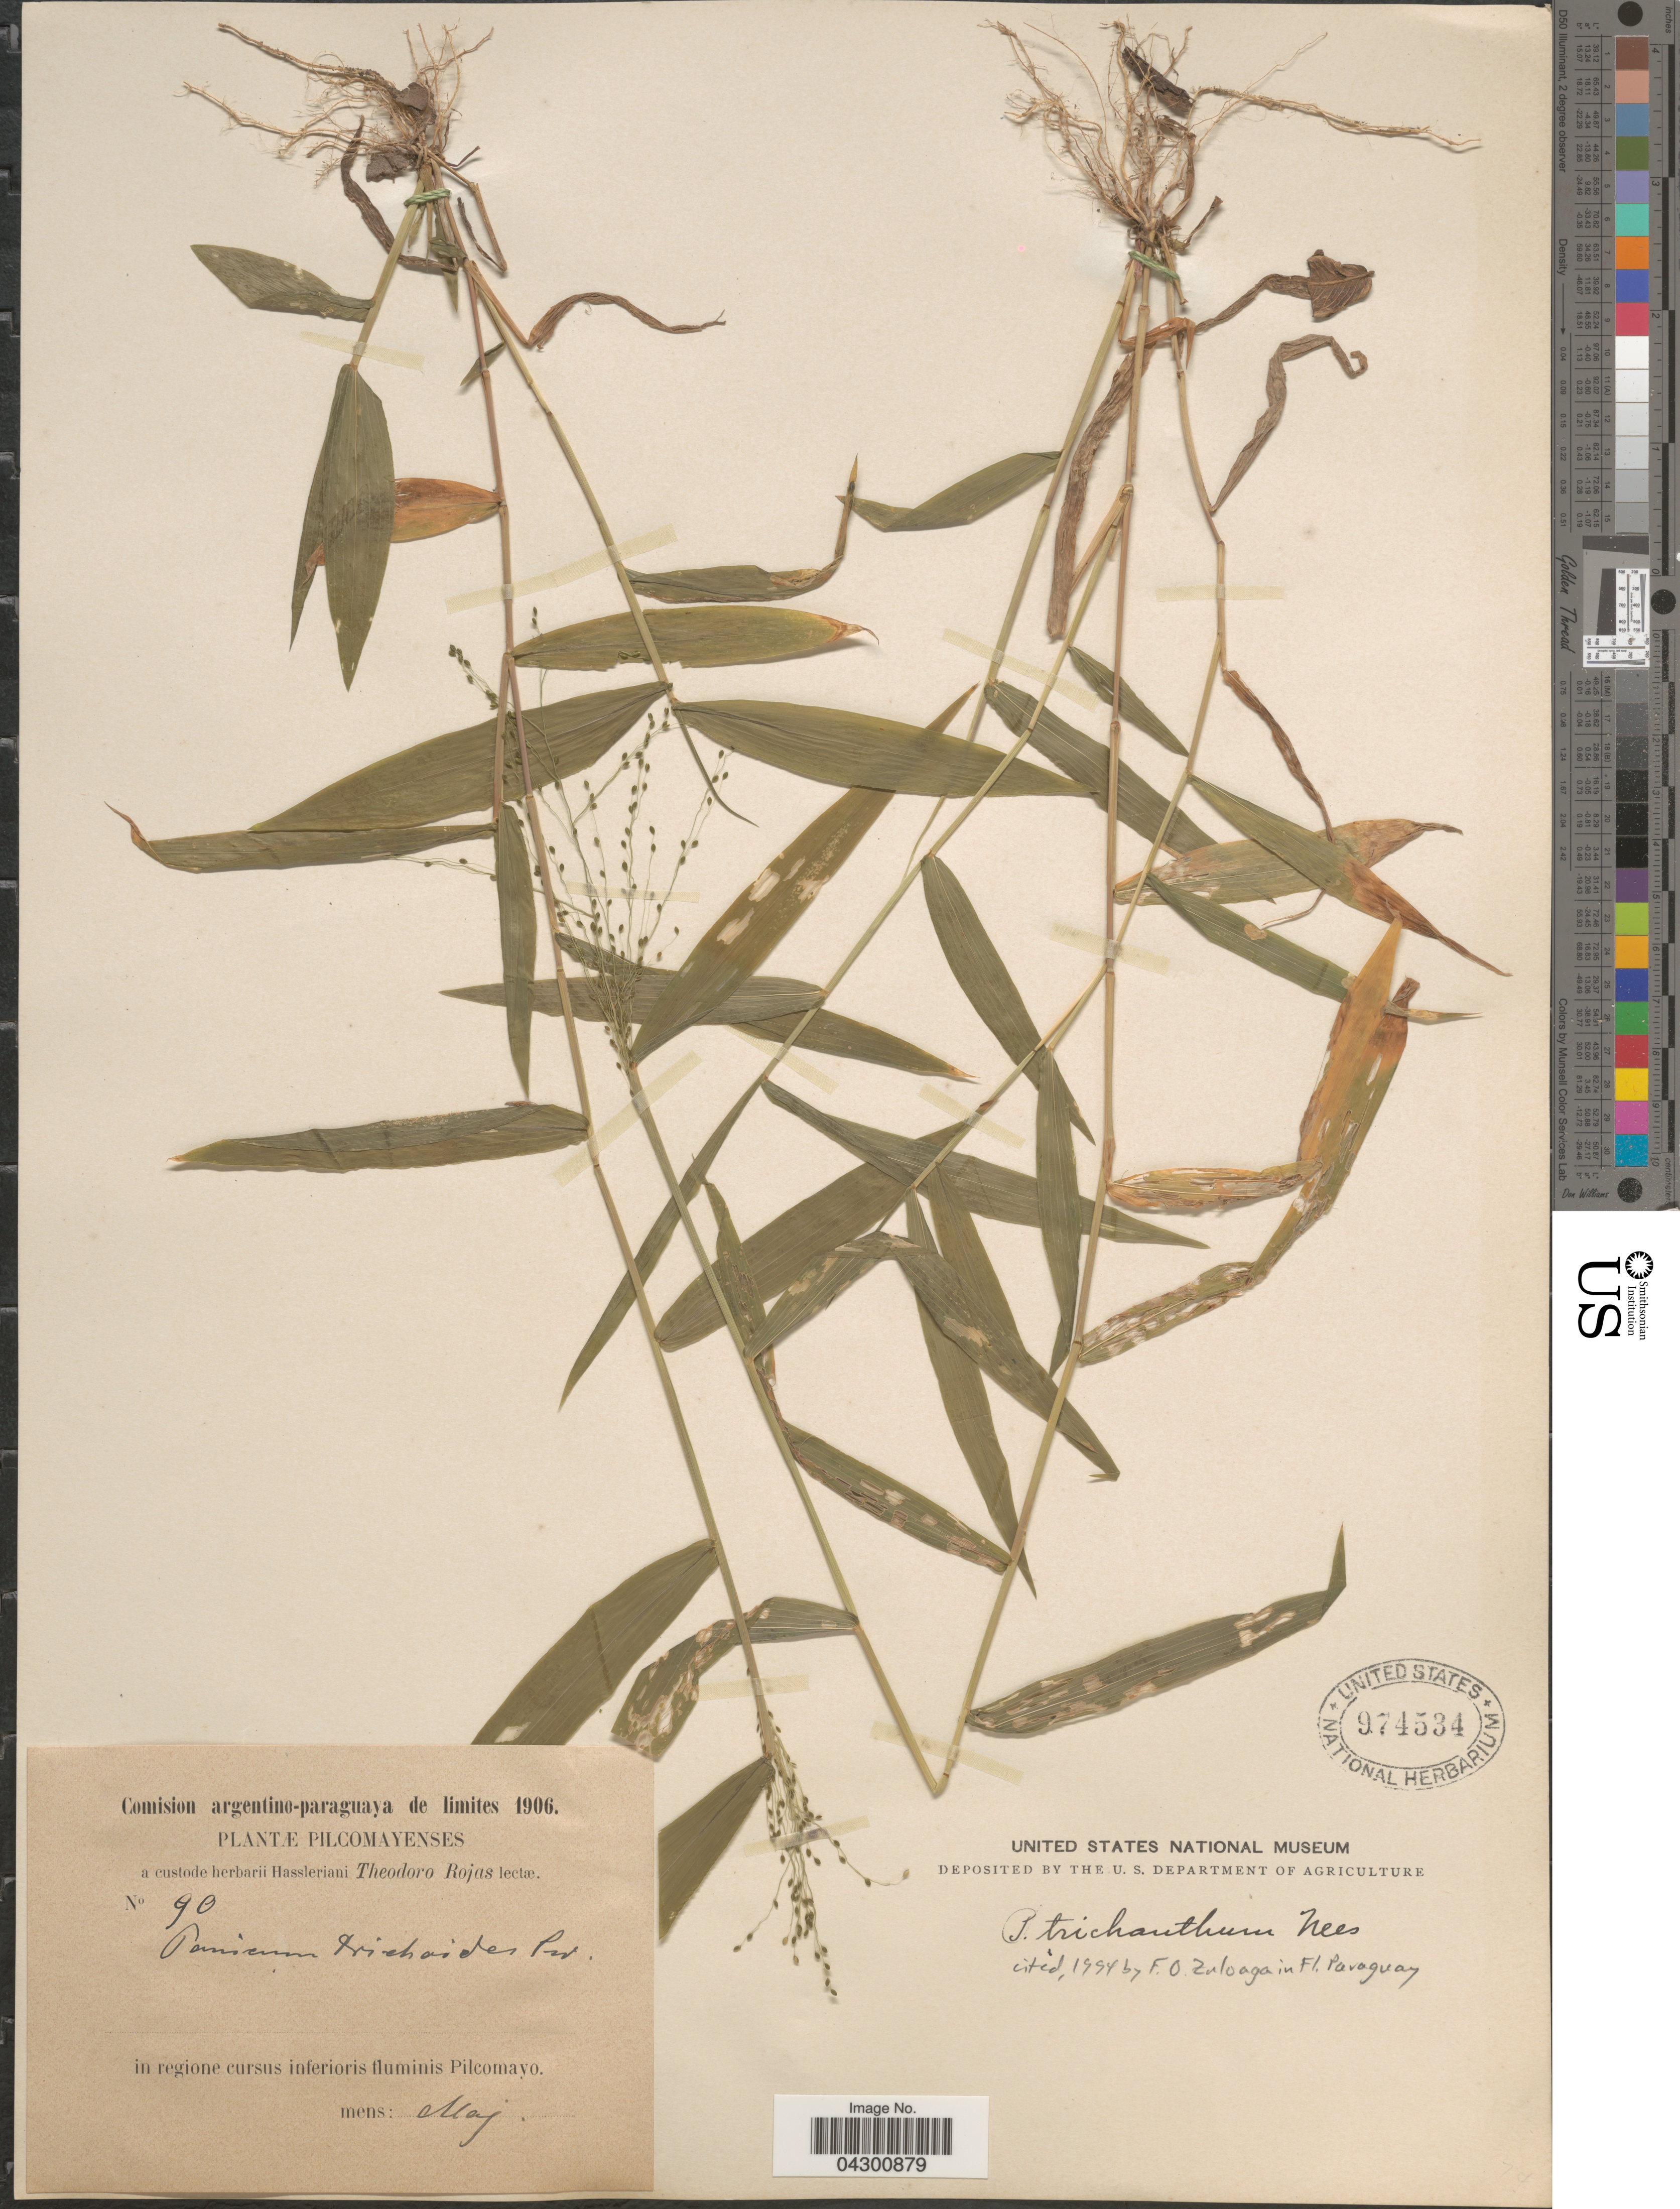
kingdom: Plantae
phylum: Tracheophyta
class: Liliopsida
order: Poales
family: Poaceae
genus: Panicum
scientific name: Panicum trichanthum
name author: Nees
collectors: T. Rojas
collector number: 90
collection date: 1906-05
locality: Pilcomayenses. In regione cursus inferioris fluminis Pilcomayo.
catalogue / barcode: US 974534